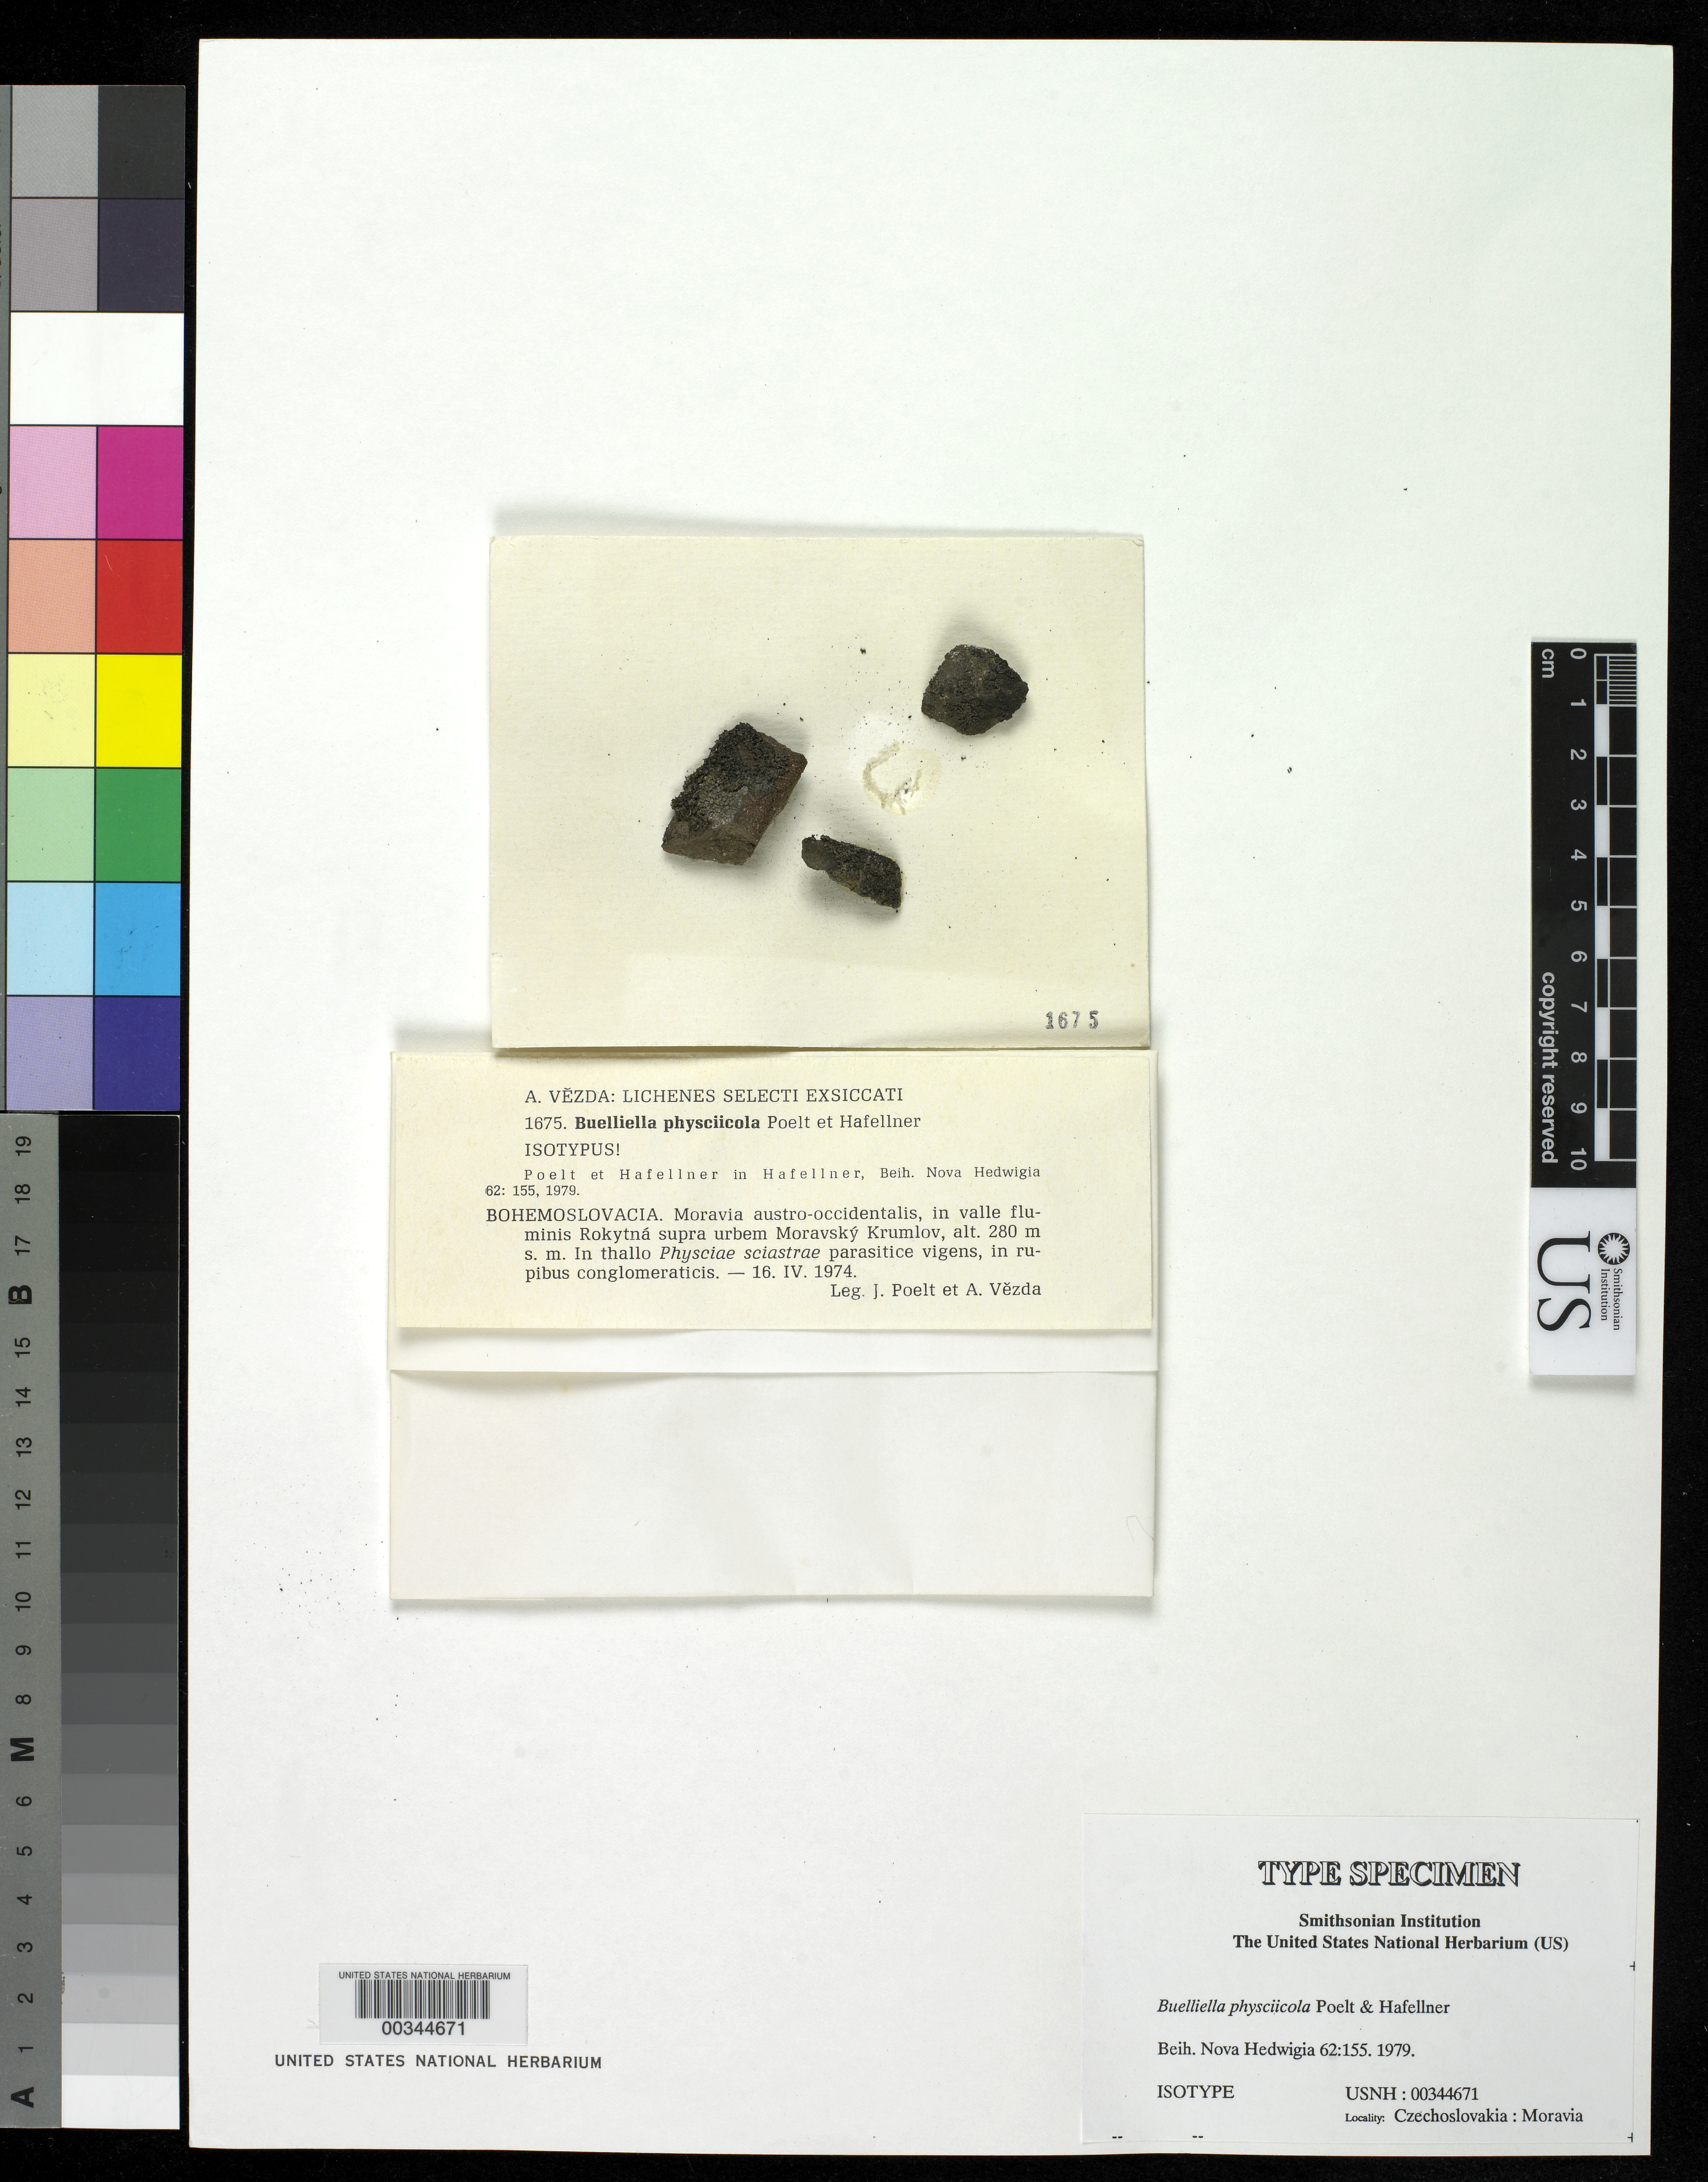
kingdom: Fungi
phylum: Ascomycota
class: Dothideomycetes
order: Dothideales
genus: Buelliella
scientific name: Buelliella physciicola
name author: Poelt & Hafellner in Hafellner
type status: Isotype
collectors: J. Poelt & A. Vezda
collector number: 1675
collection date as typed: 16 Apr 1974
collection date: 1974-04-16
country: Czechia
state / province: South Moravian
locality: In valle fluminis Rokytna supra urbem Moravsky Krumlov. [In Rokytna River Valley above city of Moravsky Krumlov.]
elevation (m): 280